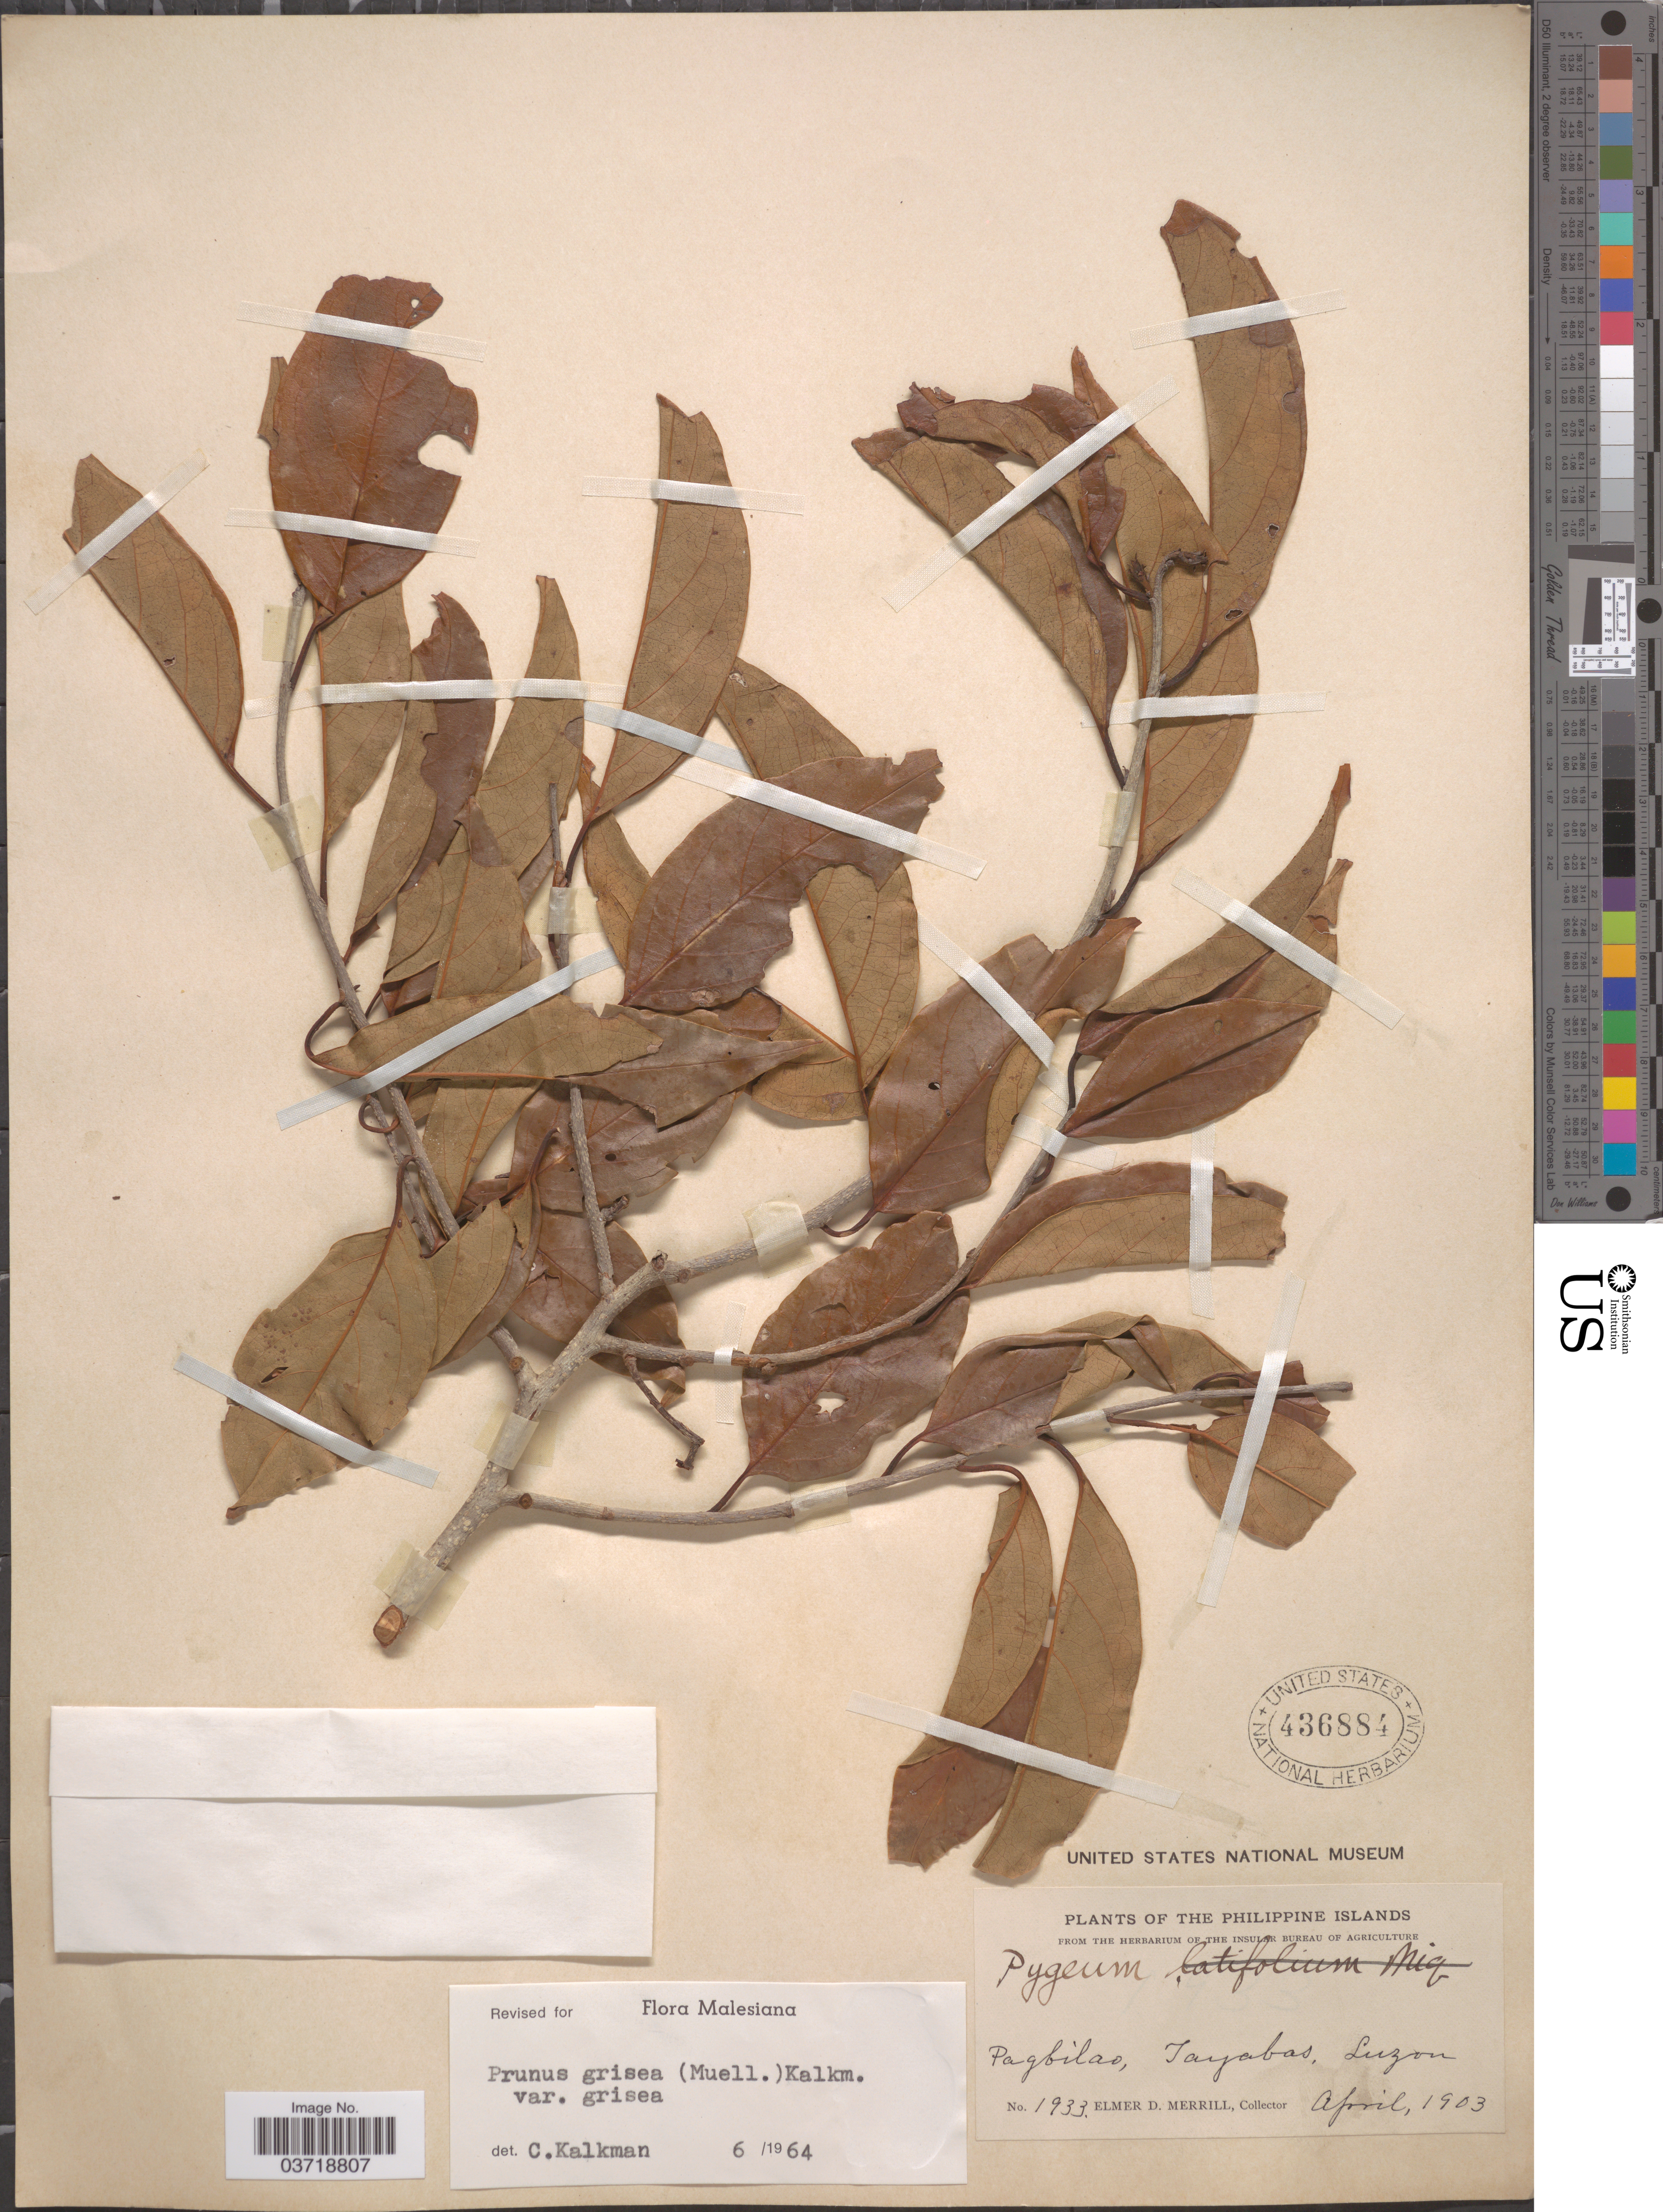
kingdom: Plantae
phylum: Tracheophyta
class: Magnoliopsida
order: Rosales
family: Rosaceae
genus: Prunus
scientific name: Prunus grisea var. grisea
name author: (Blume ex K. Müller) Kalkman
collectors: E. D. Merrill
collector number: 1933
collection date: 1903-04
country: Philippines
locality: Pagbilao, Tayabas, Luzon.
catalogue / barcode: US 436884